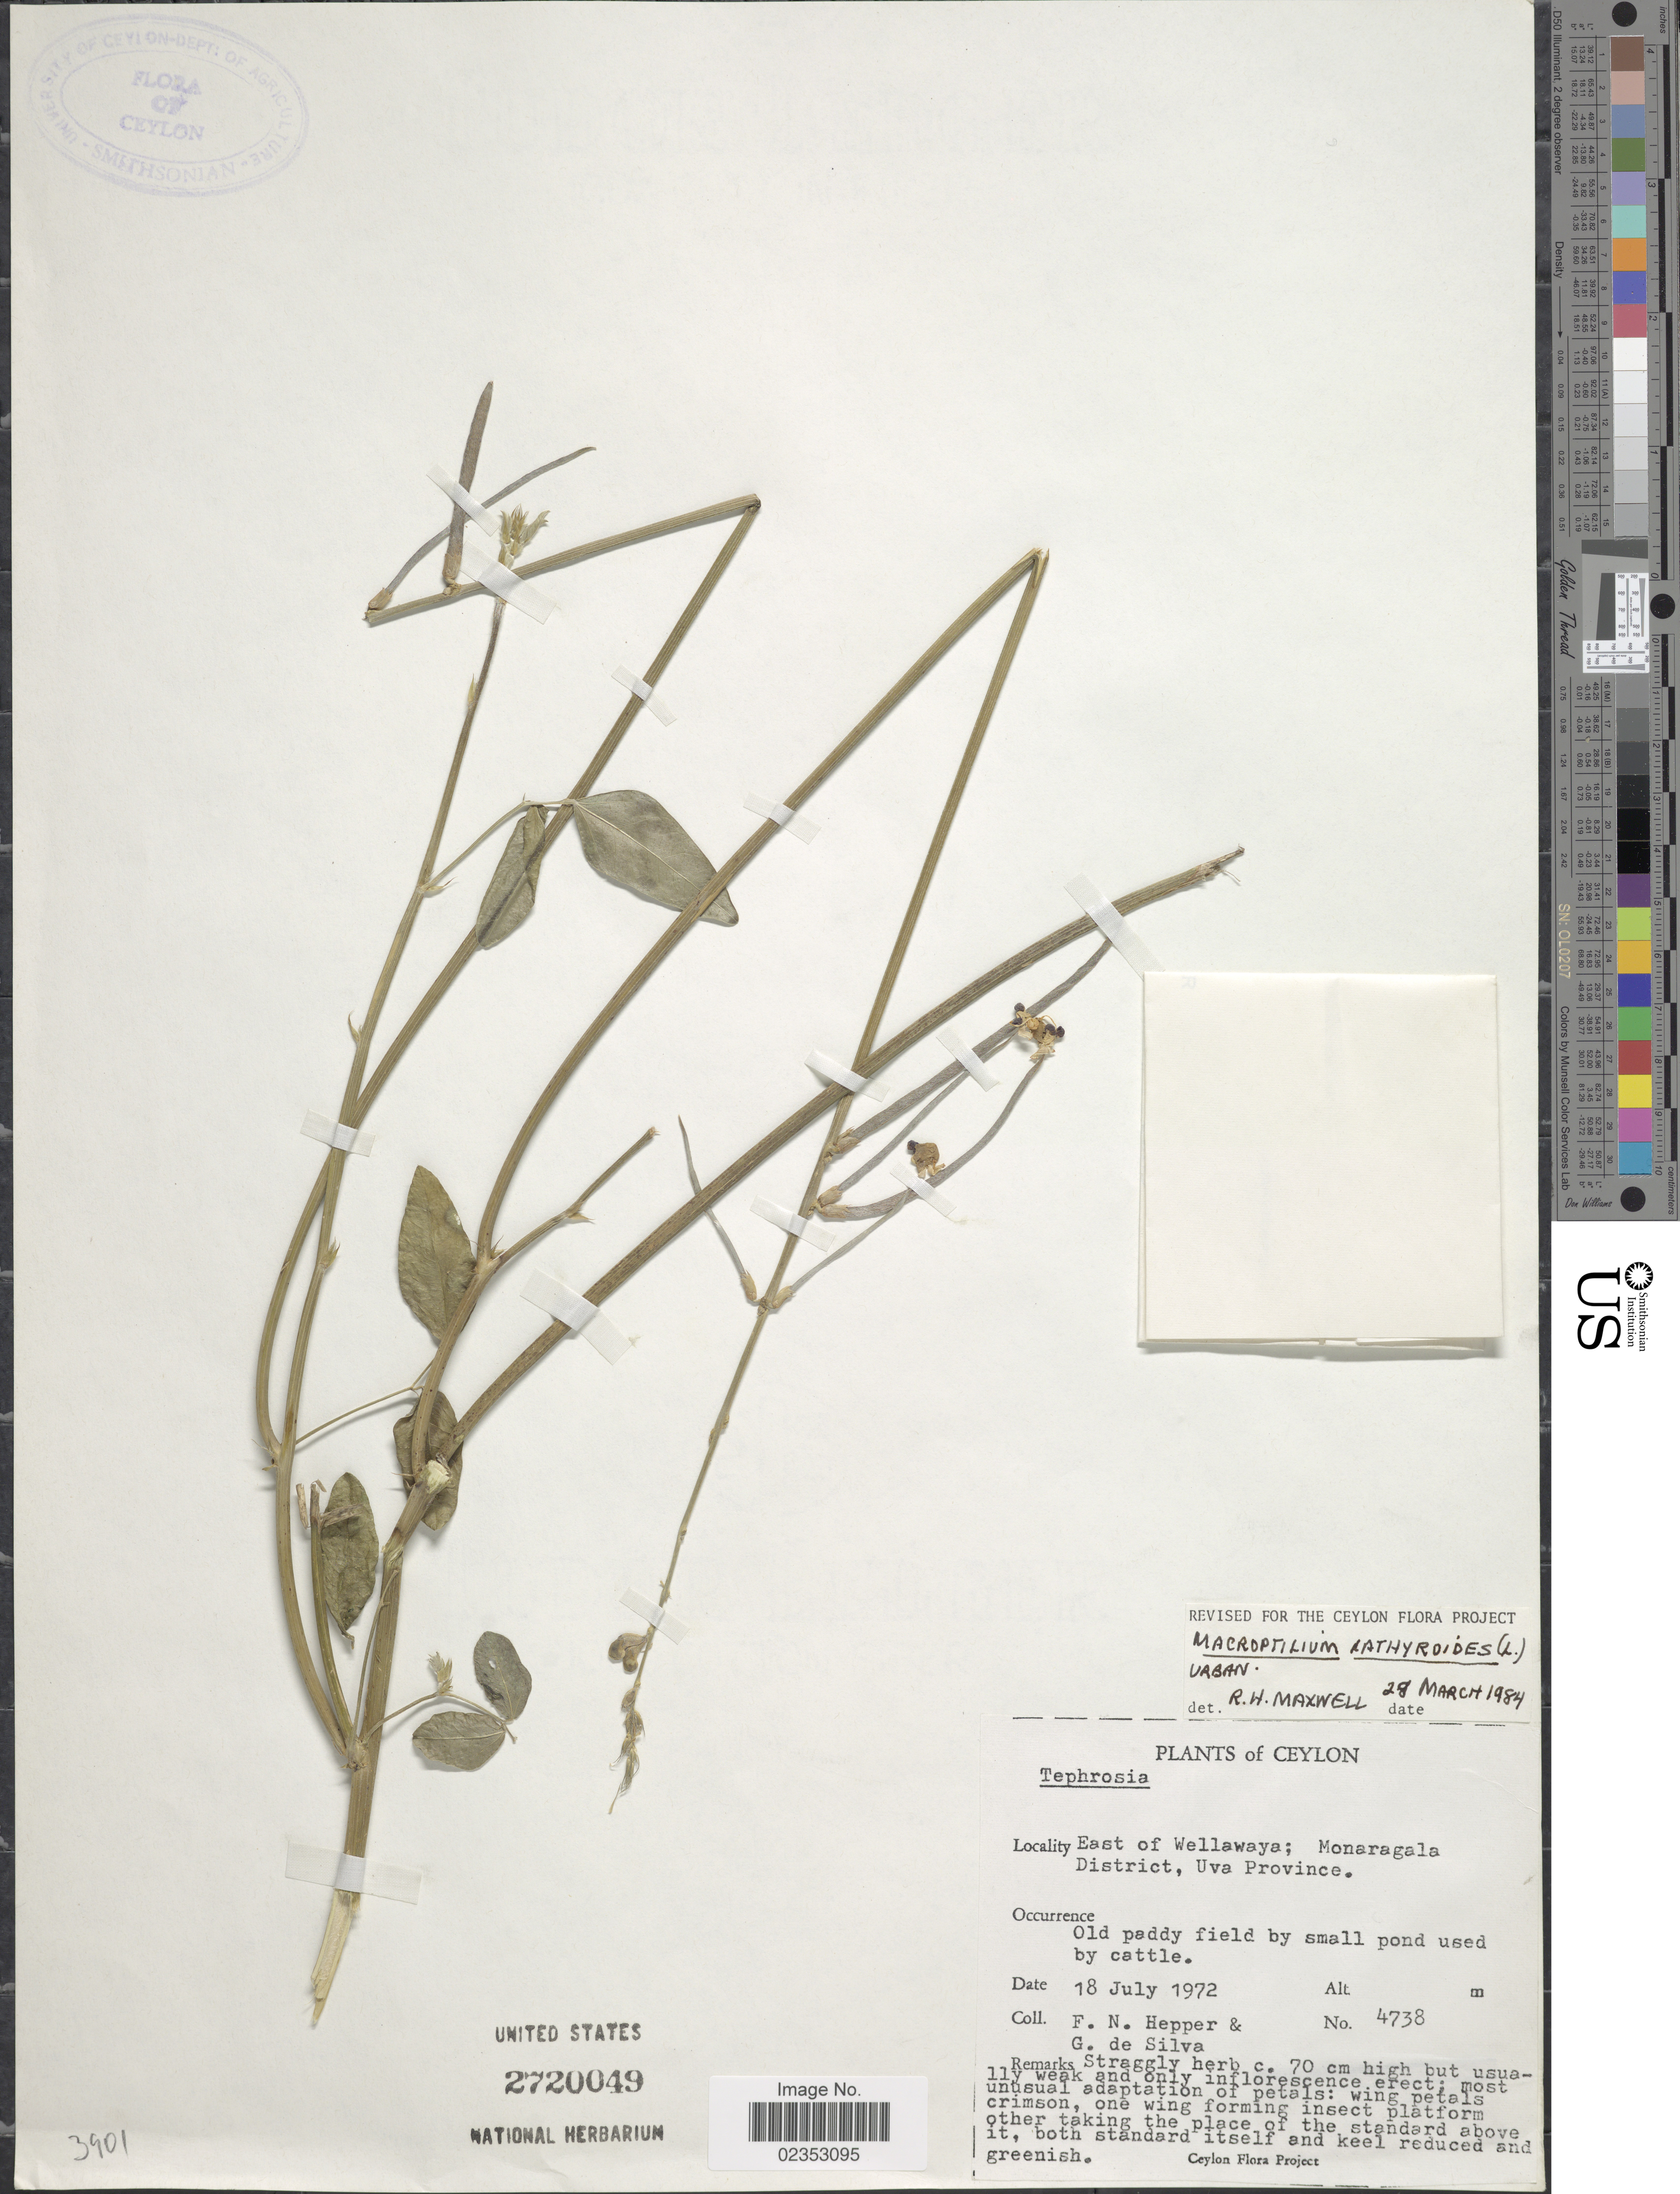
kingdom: Plantae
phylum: Tracheophyta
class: Magnoliopsida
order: Fabales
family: Fabaceae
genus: Macroptilium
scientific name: Macroptilium lathyroides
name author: (L.) Urb.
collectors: F. Hepper & G. De Silva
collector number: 4738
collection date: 1972-07-18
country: Sri Lanka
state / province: Uva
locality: Ceylon, East of Wellawaya; Monaragala District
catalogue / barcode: US 2720049